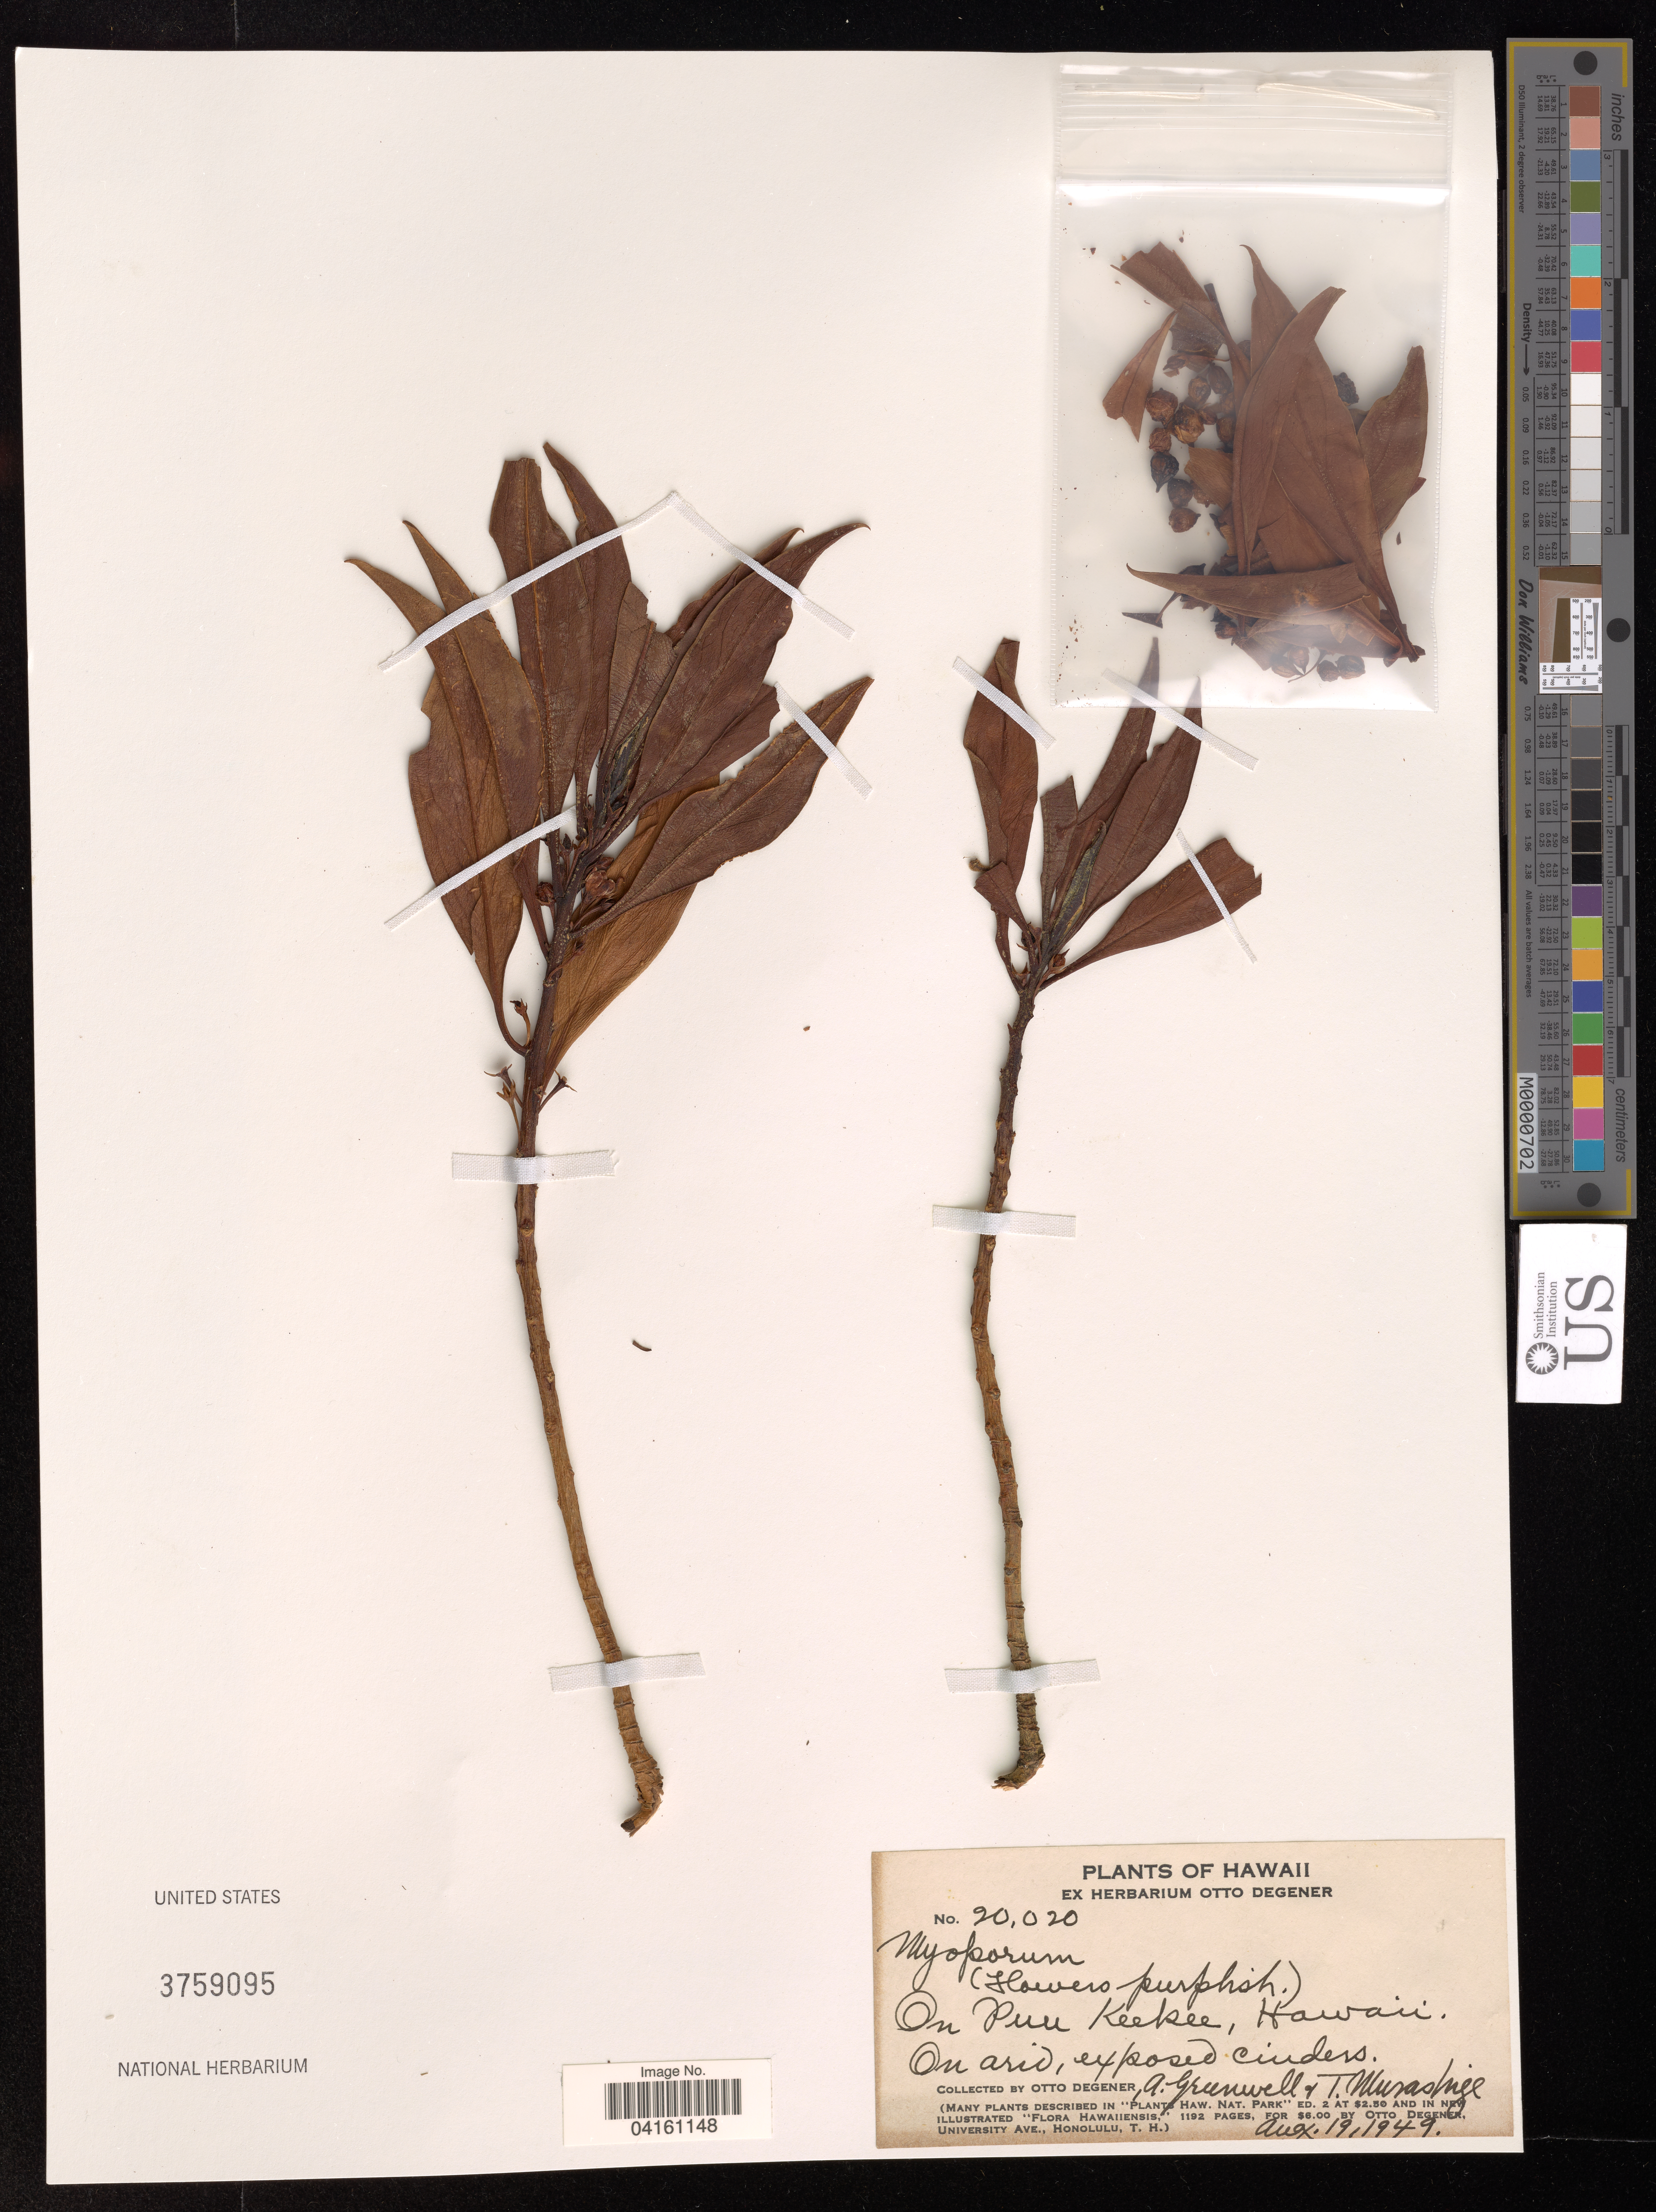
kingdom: Plantae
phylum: Tracheophyta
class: Magnoliopsida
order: Lamiales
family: Scrophulariaceae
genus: Myoporum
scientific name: Myoporum sp.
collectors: O. Degener, A. B. Greenwell & T. Musashi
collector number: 20020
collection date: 1949-08-19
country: United States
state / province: Hawaii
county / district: Kaui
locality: On Puu Keekee.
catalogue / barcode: US 3759095